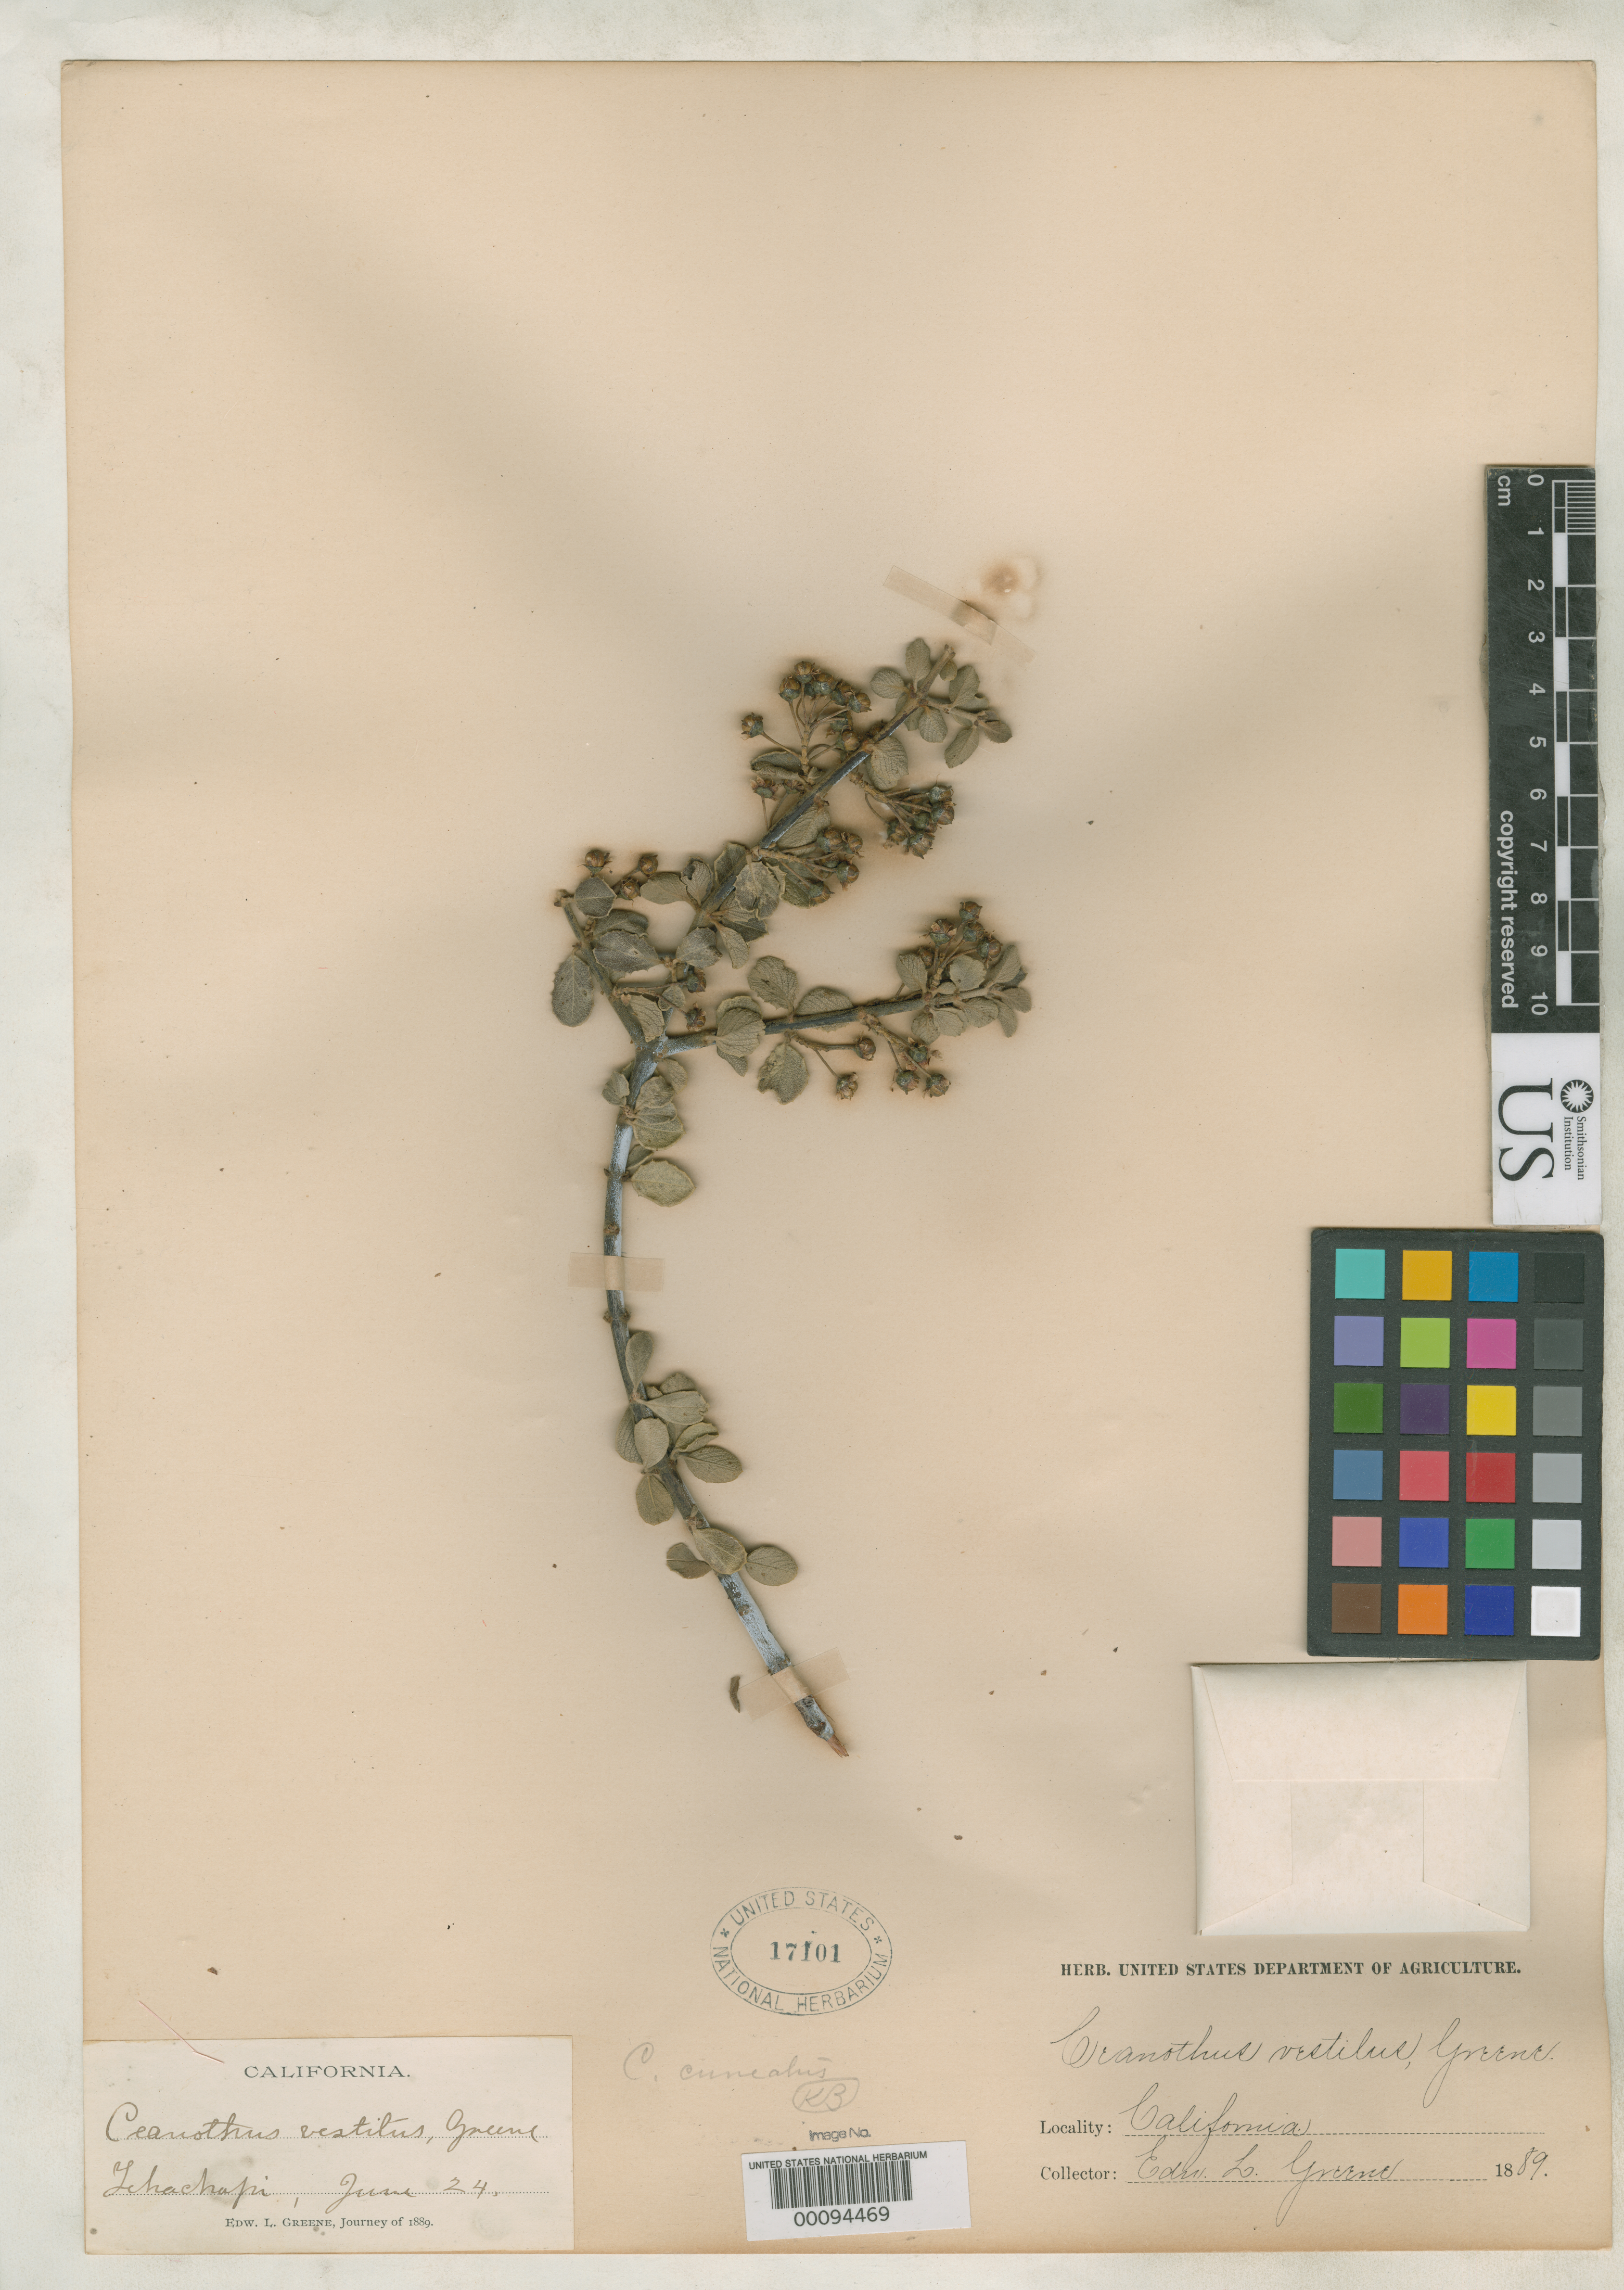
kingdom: Plantae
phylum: Tracheophyta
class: Magnoliopsida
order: Rosales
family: Rhamnaceae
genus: Ceanothus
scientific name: Ceanothus vestitus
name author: Greene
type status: Isotype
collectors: E. L. Greene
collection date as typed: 25 Jun 1889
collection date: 1889-06-25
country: United States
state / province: California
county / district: Kern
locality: Tehachapi.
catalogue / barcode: US 17101